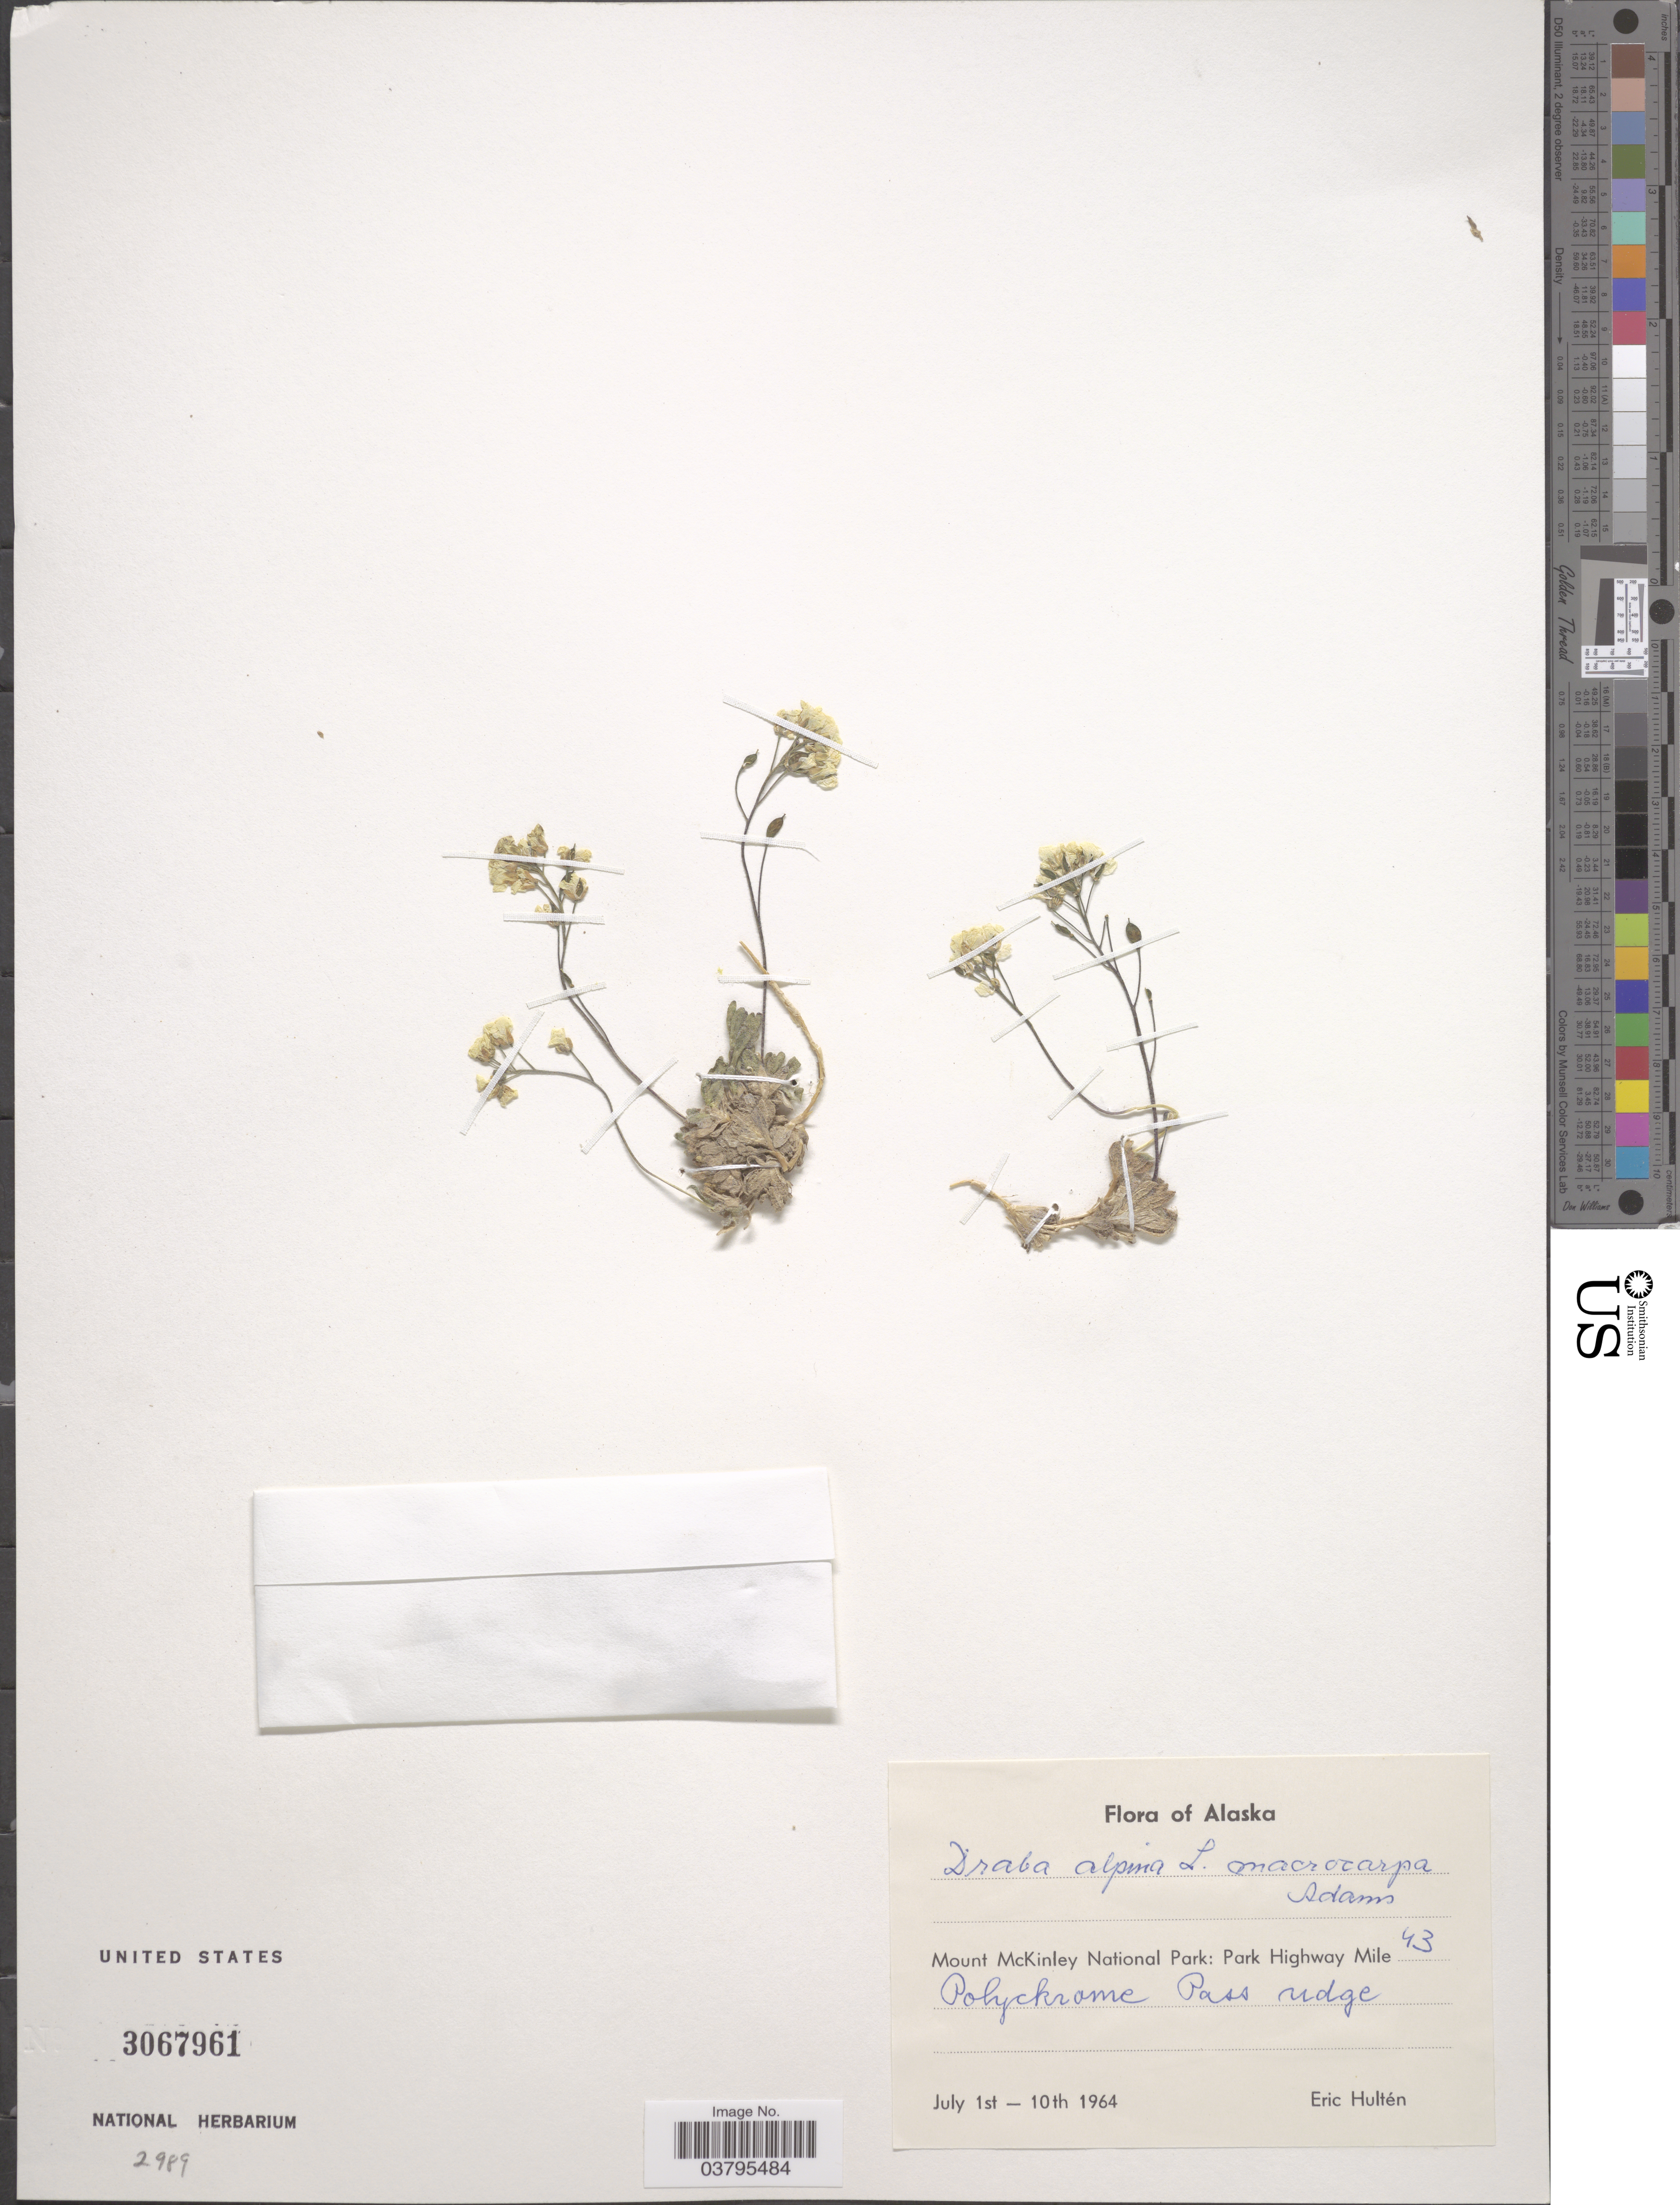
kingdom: Plantae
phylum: Tracheophyta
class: Magnoliopsida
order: Brassicales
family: Brassicaceae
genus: Draba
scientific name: Draba alpina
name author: L.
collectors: E. G. Hultén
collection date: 1964-07-01/1964-07-10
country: United States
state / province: Alaska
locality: Mount McKinley National Park: Park Highway Mile 43. Polychrome Pass ridge.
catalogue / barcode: US 3067961